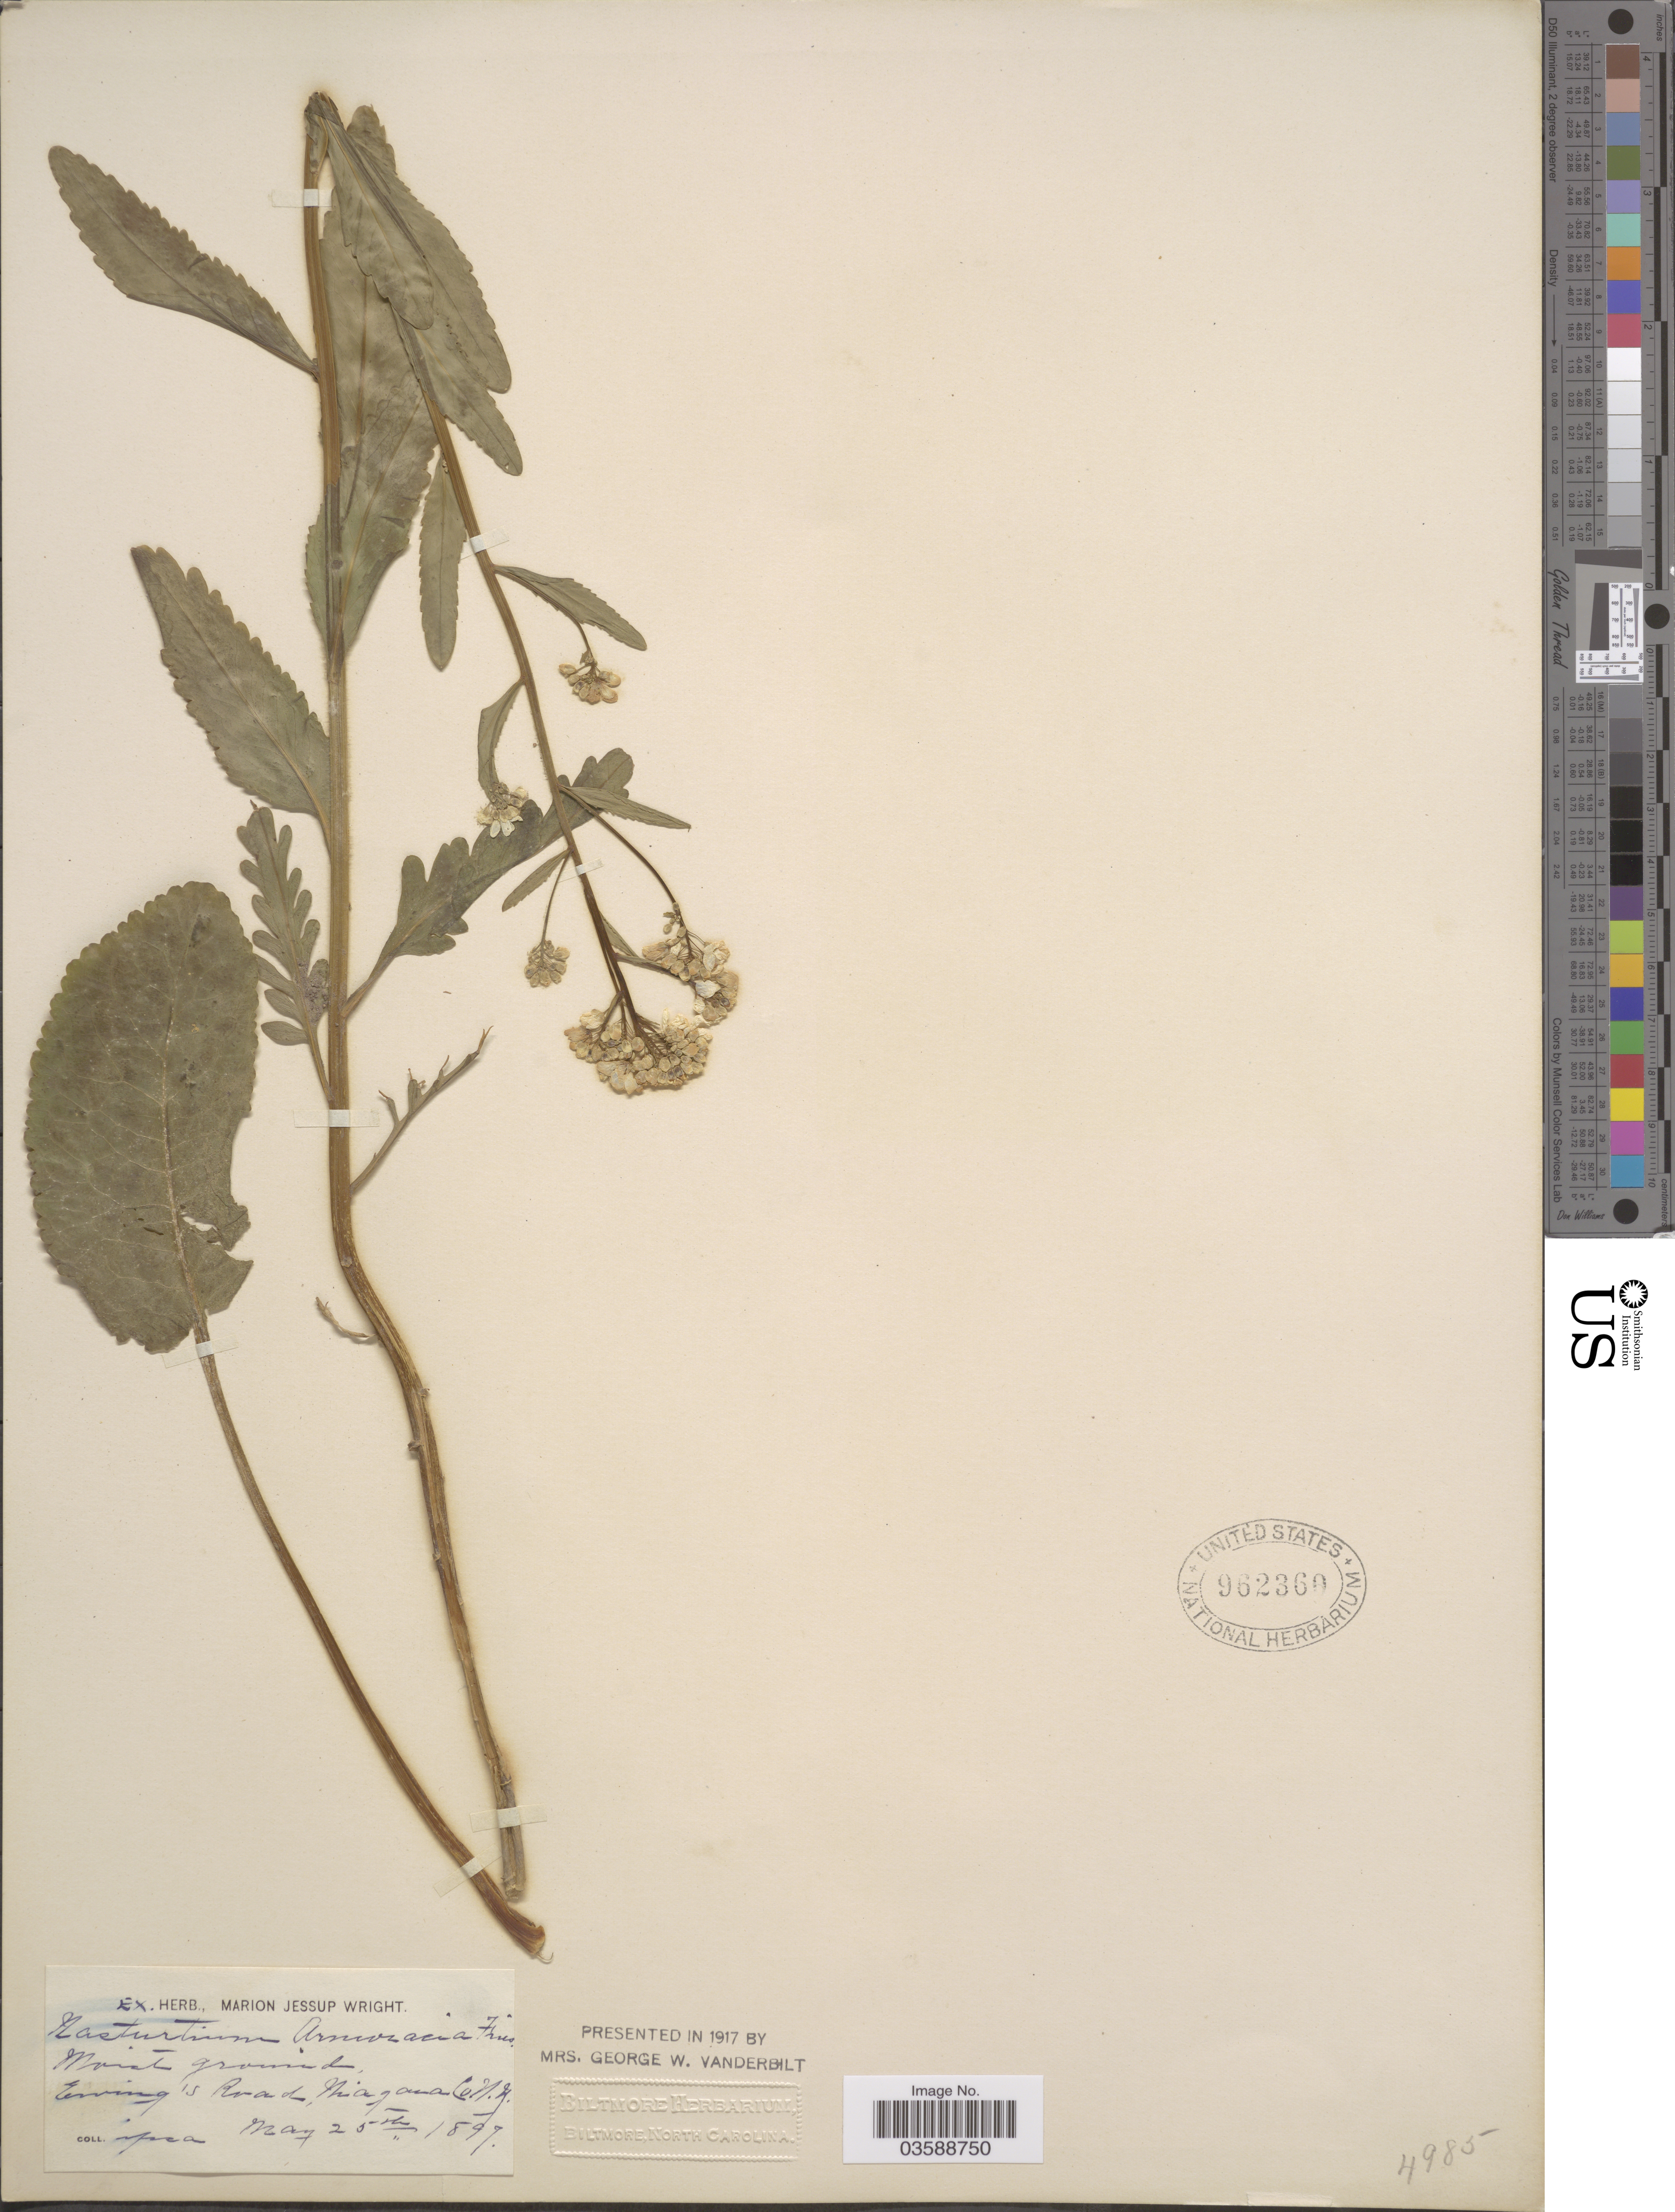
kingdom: Plantae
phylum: Tracheophyta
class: Magnoliopsida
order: Brassicales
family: Brassicaceae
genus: Armoracia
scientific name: Armoracia rusticana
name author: G. Gaertn. et al.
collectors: M. J. Wright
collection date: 1897-05-25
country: United States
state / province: New York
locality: Erving's [interpreted] Road, Niagara Co.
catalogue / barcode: US 962360